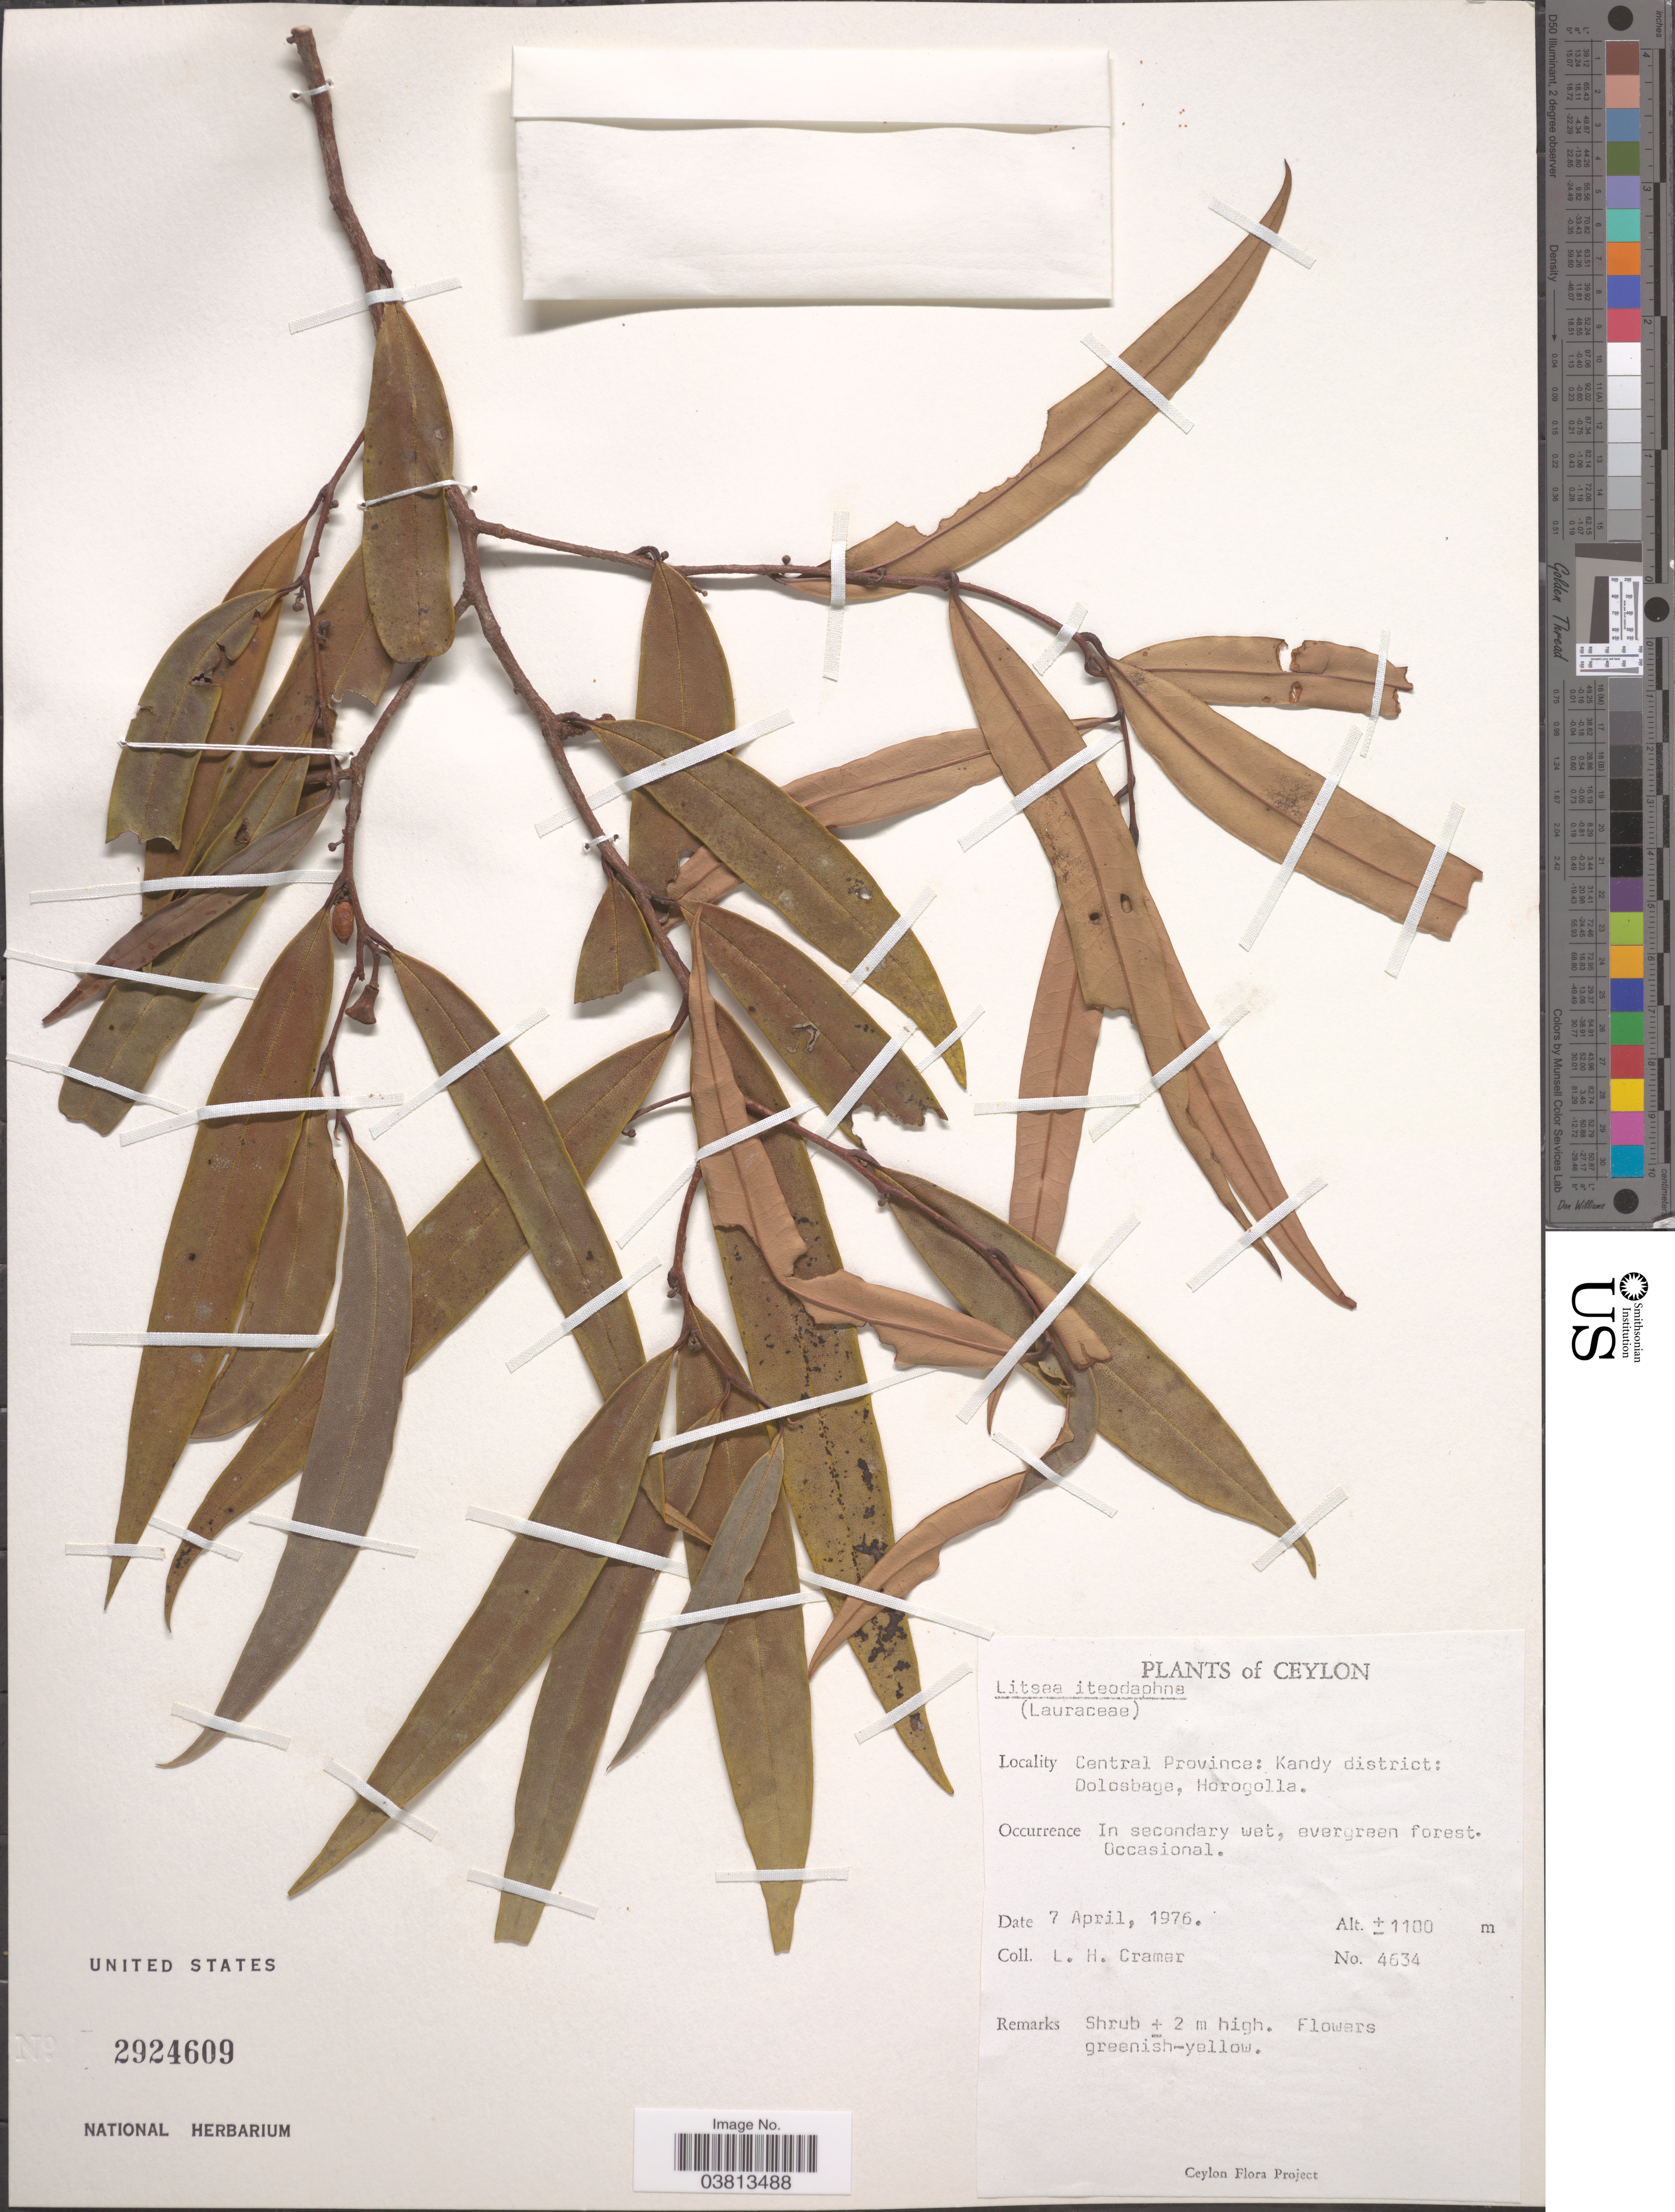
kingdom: Plantae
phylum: Tracheophyta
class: Magnoliopsida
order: Laurales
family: Lauraceae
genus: Litsea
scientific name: Litsea iteodaphne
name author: Hook. f.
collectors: L. H. Cramer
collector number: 4634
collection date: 1976-04-07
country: Sri Lanka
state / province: Central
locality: Ceylon. Kandy district: Dolosbaga, Horogolla. In secondary wet, evergreen forest.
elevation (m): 1100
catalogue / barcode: US 2924609